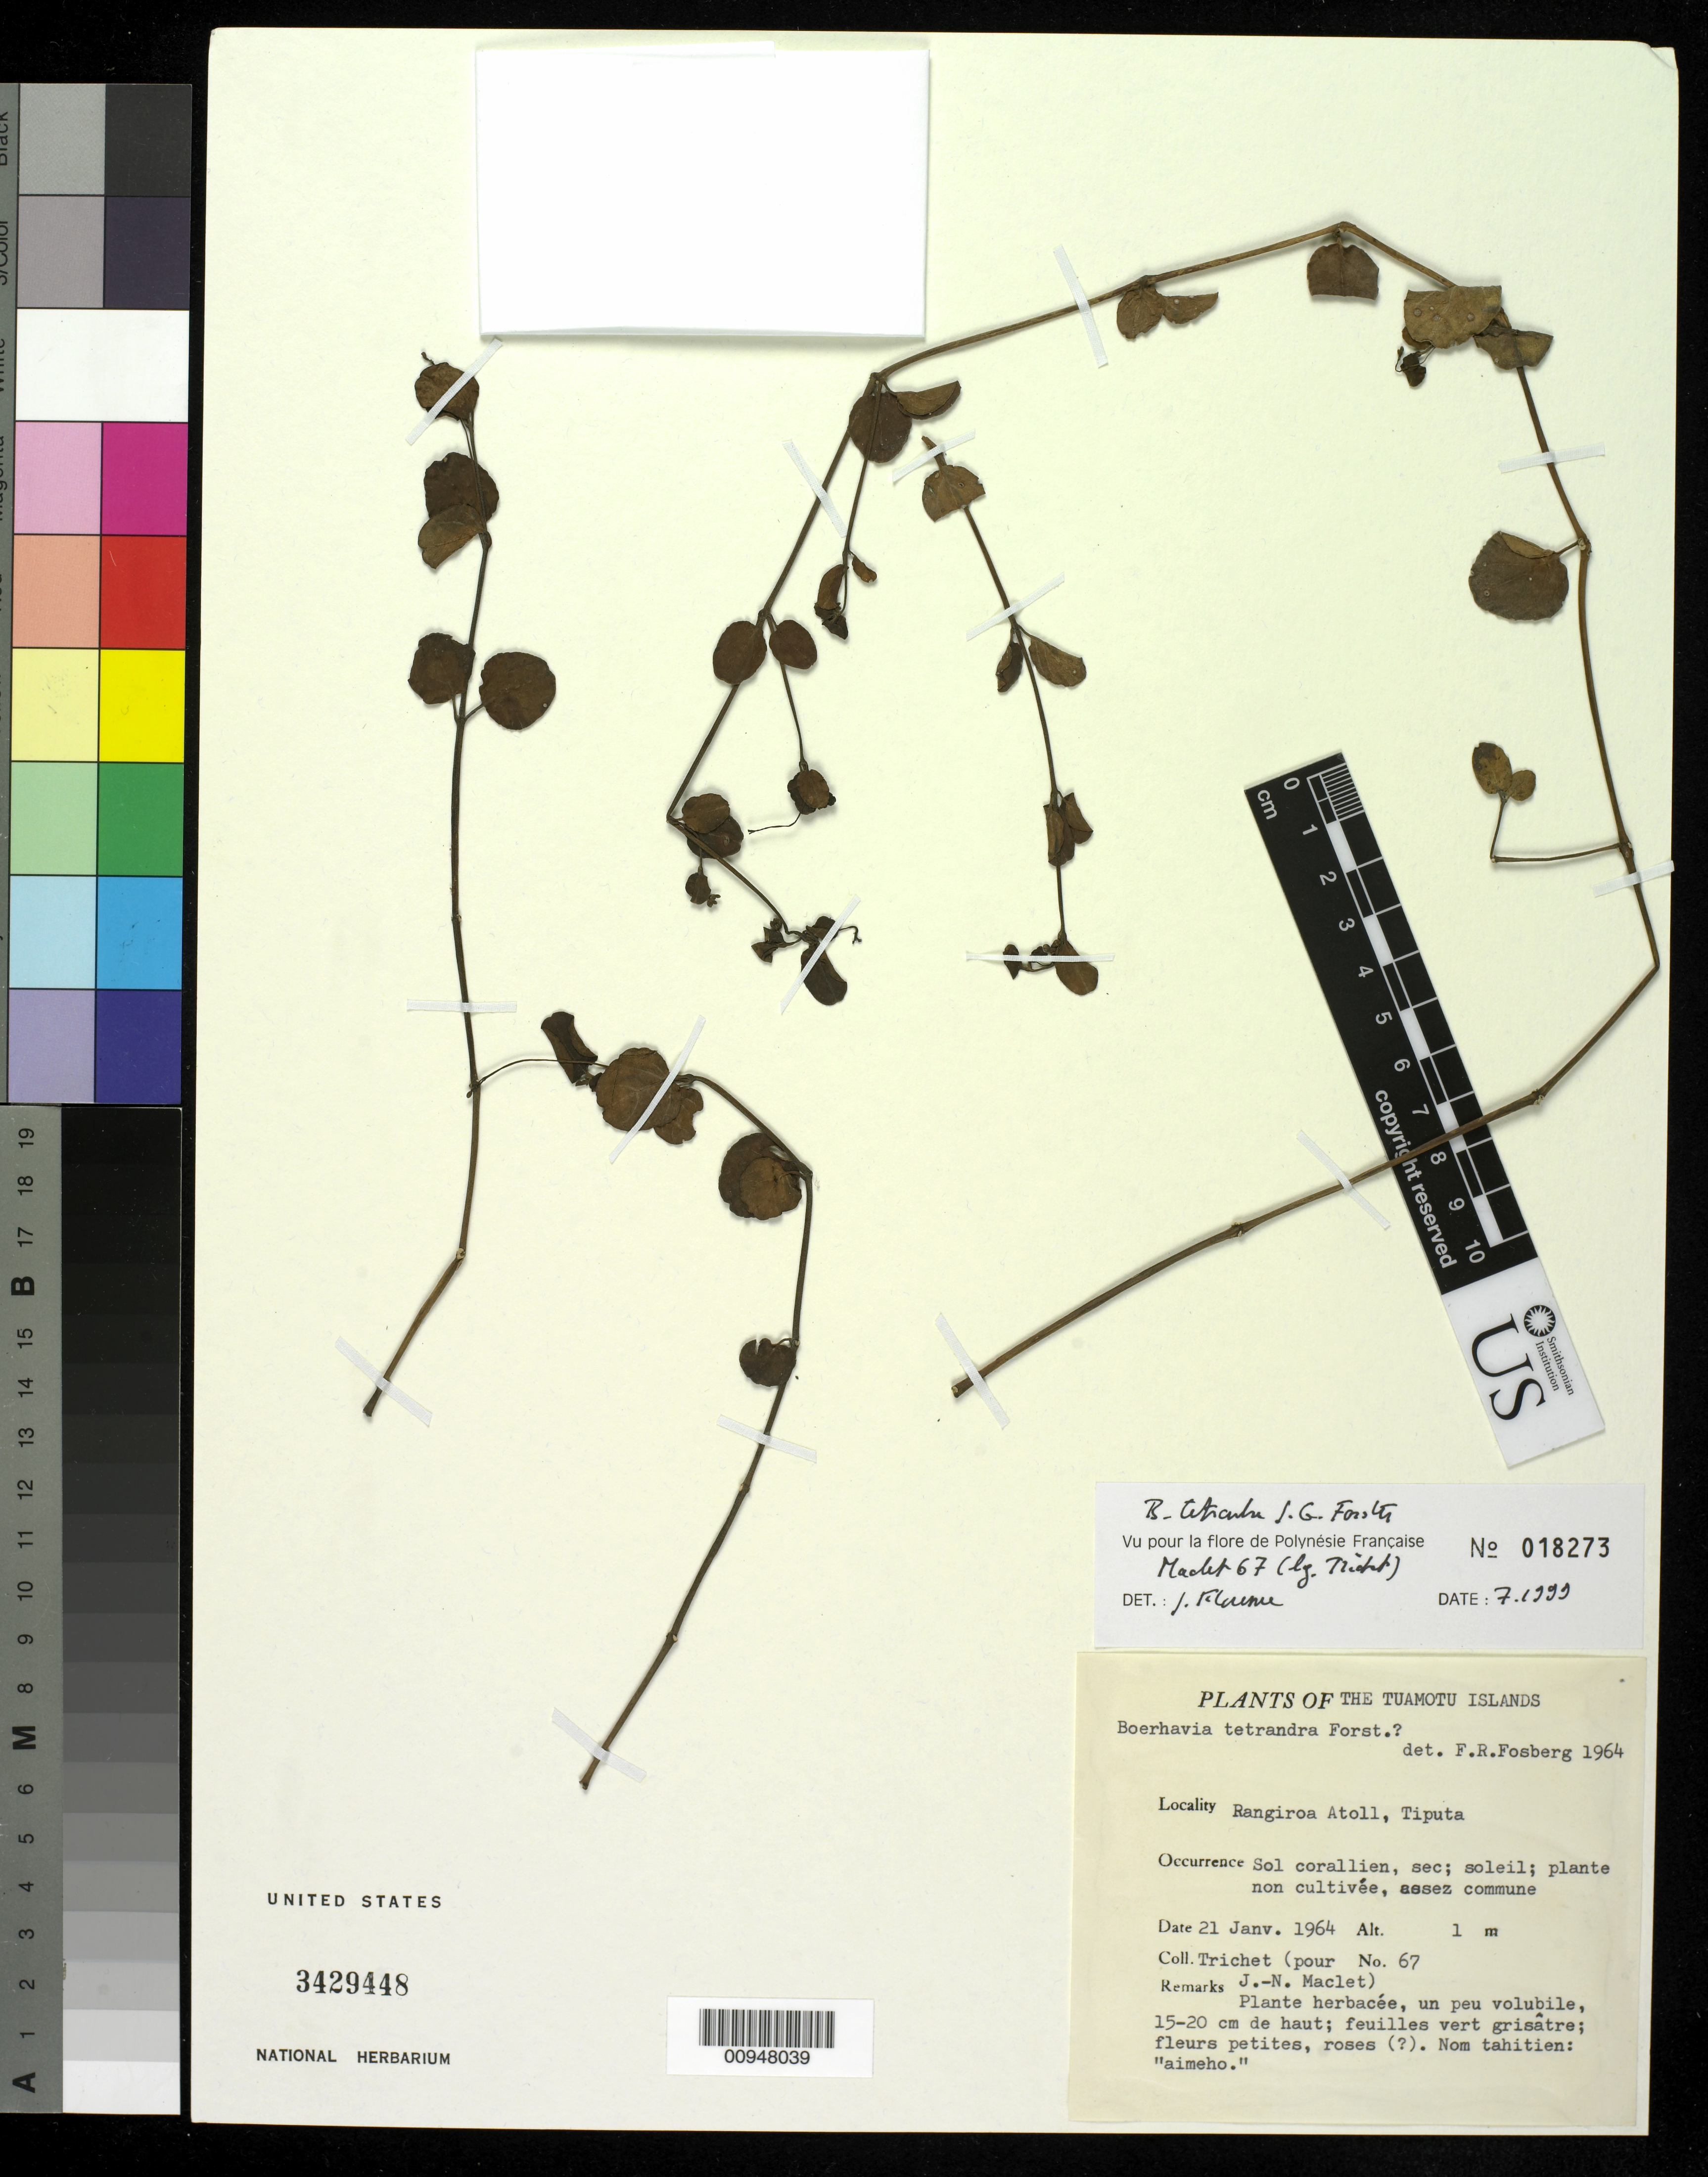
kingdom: Plantae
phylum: Tracheophyta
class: Magnoliopsida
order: Caryophyllales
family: Nyctaginaceae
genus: Boerhavia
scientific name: Boerhavia tetrandra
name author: G. Forst.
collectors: J. Maclet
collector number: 67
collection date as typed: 21 Jan 1964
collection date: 1964-01-21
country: French Polynesia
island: Rangiroa Atoll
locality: Tiputa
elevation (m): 1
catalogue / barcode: US 3429448